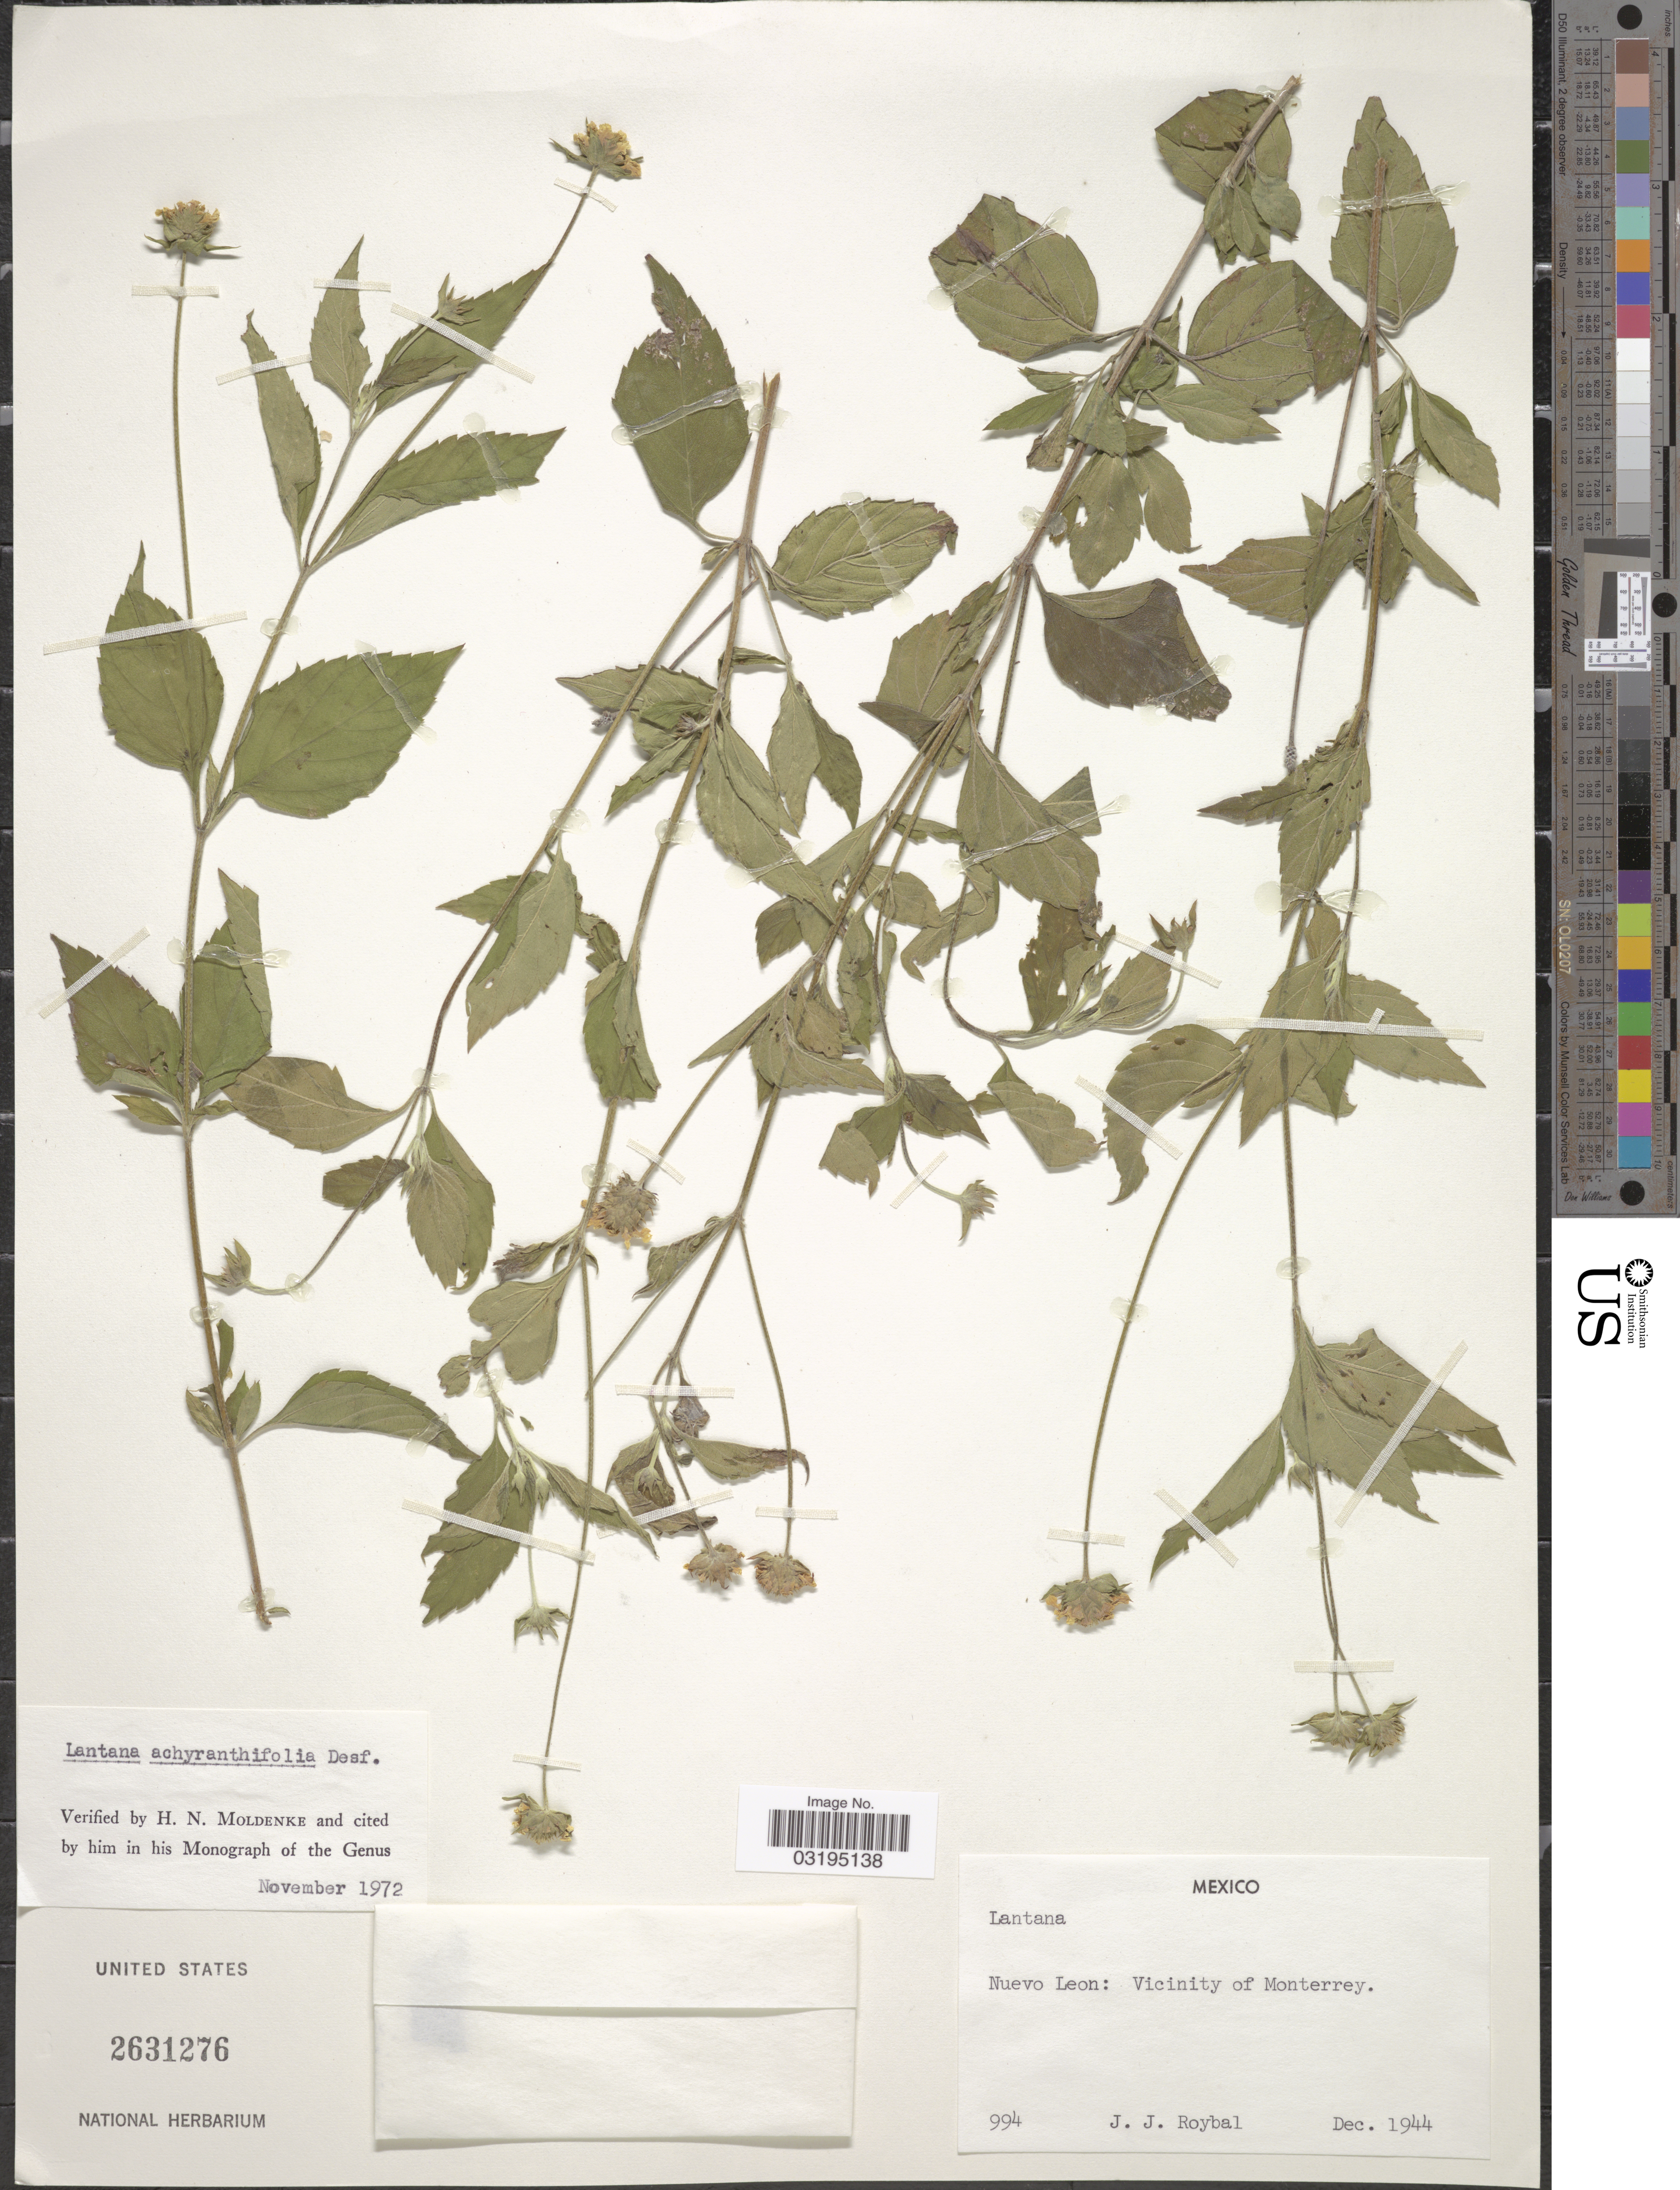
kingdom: Plantae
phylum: Tracheophyta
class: Magnoliopsida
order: Lamiales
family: Verbenaceae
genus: Lantana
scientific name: Lantana achyranthifolia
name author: Desf.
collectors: J. J. Roybal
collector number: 994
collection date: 1944-12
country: Mexico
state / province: Nuevo León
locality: Vicinity of Monterrey.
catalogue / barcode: US 2631276